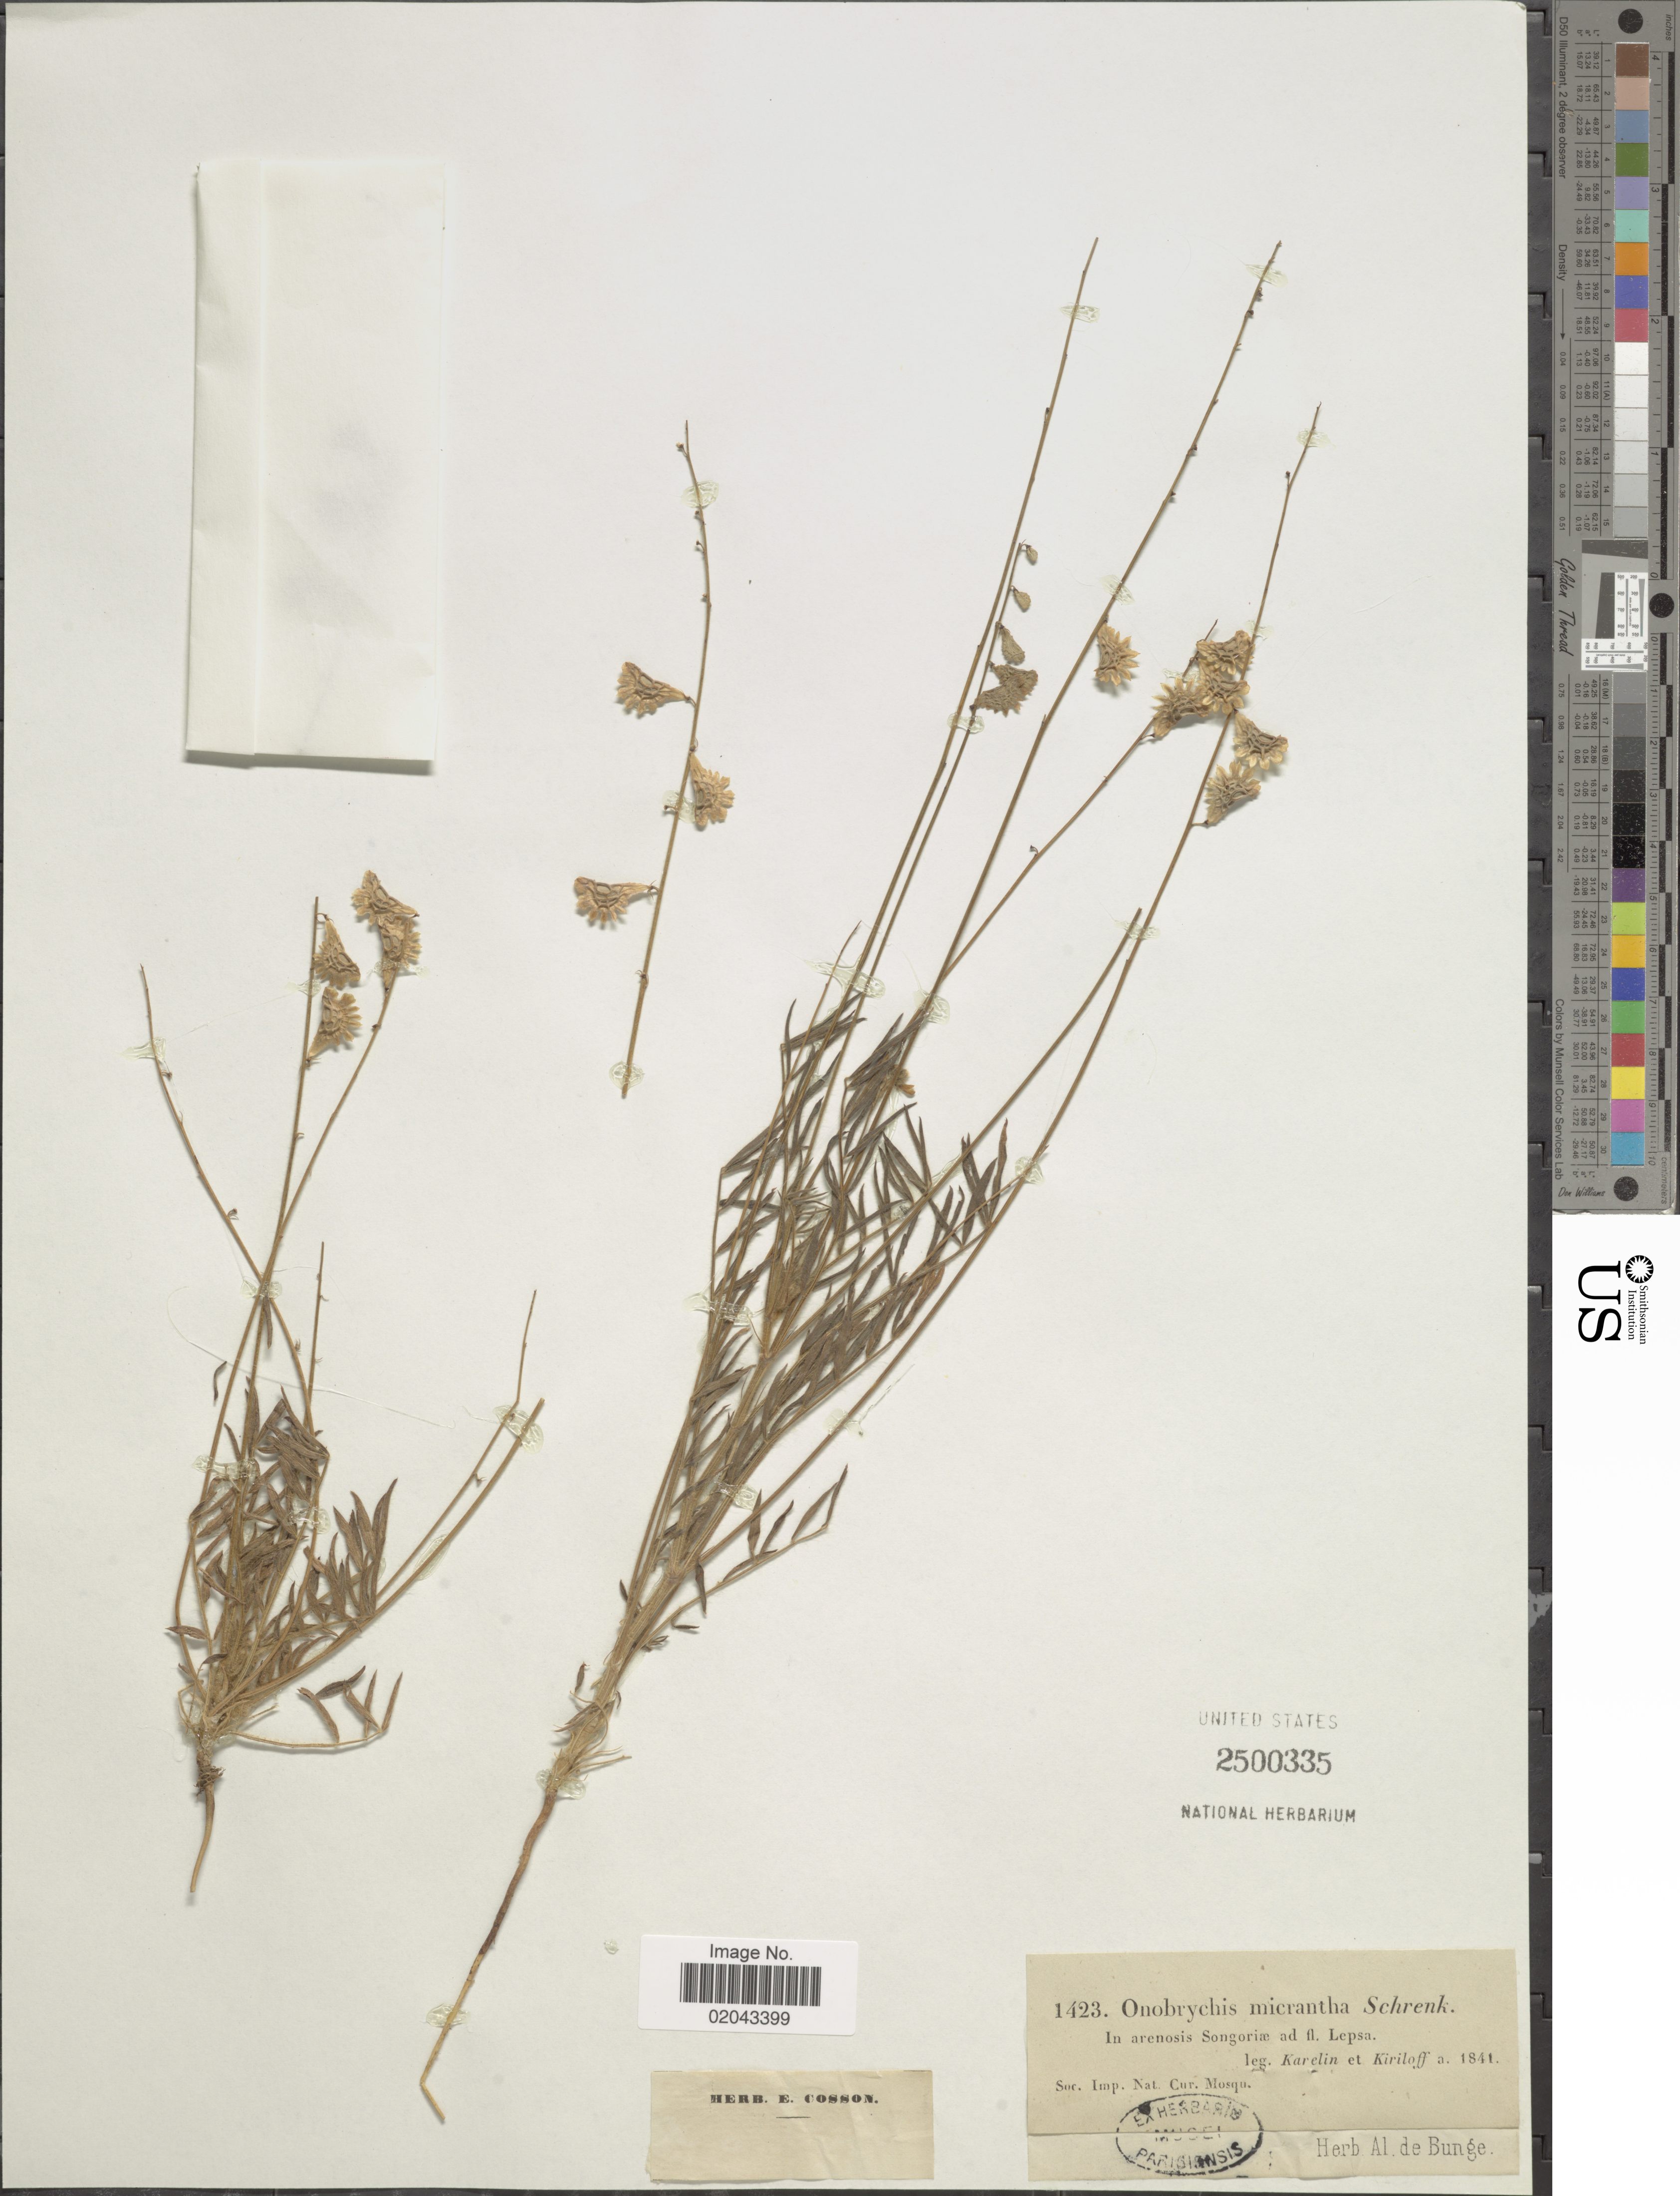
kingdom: Plantae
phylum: Tracheophyta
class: Magnoliopsida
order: Fabales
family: Fabaceae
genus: Onobrychis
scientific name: Onobrychis micrantha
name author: Schrenk ex Fisch. & C.A. Mey.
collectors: Karelin & Kiriloff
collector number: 1423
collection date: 1841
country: Romania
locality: In arenosis Songoriae ad fl. Lepsa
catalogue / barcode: US 2500335